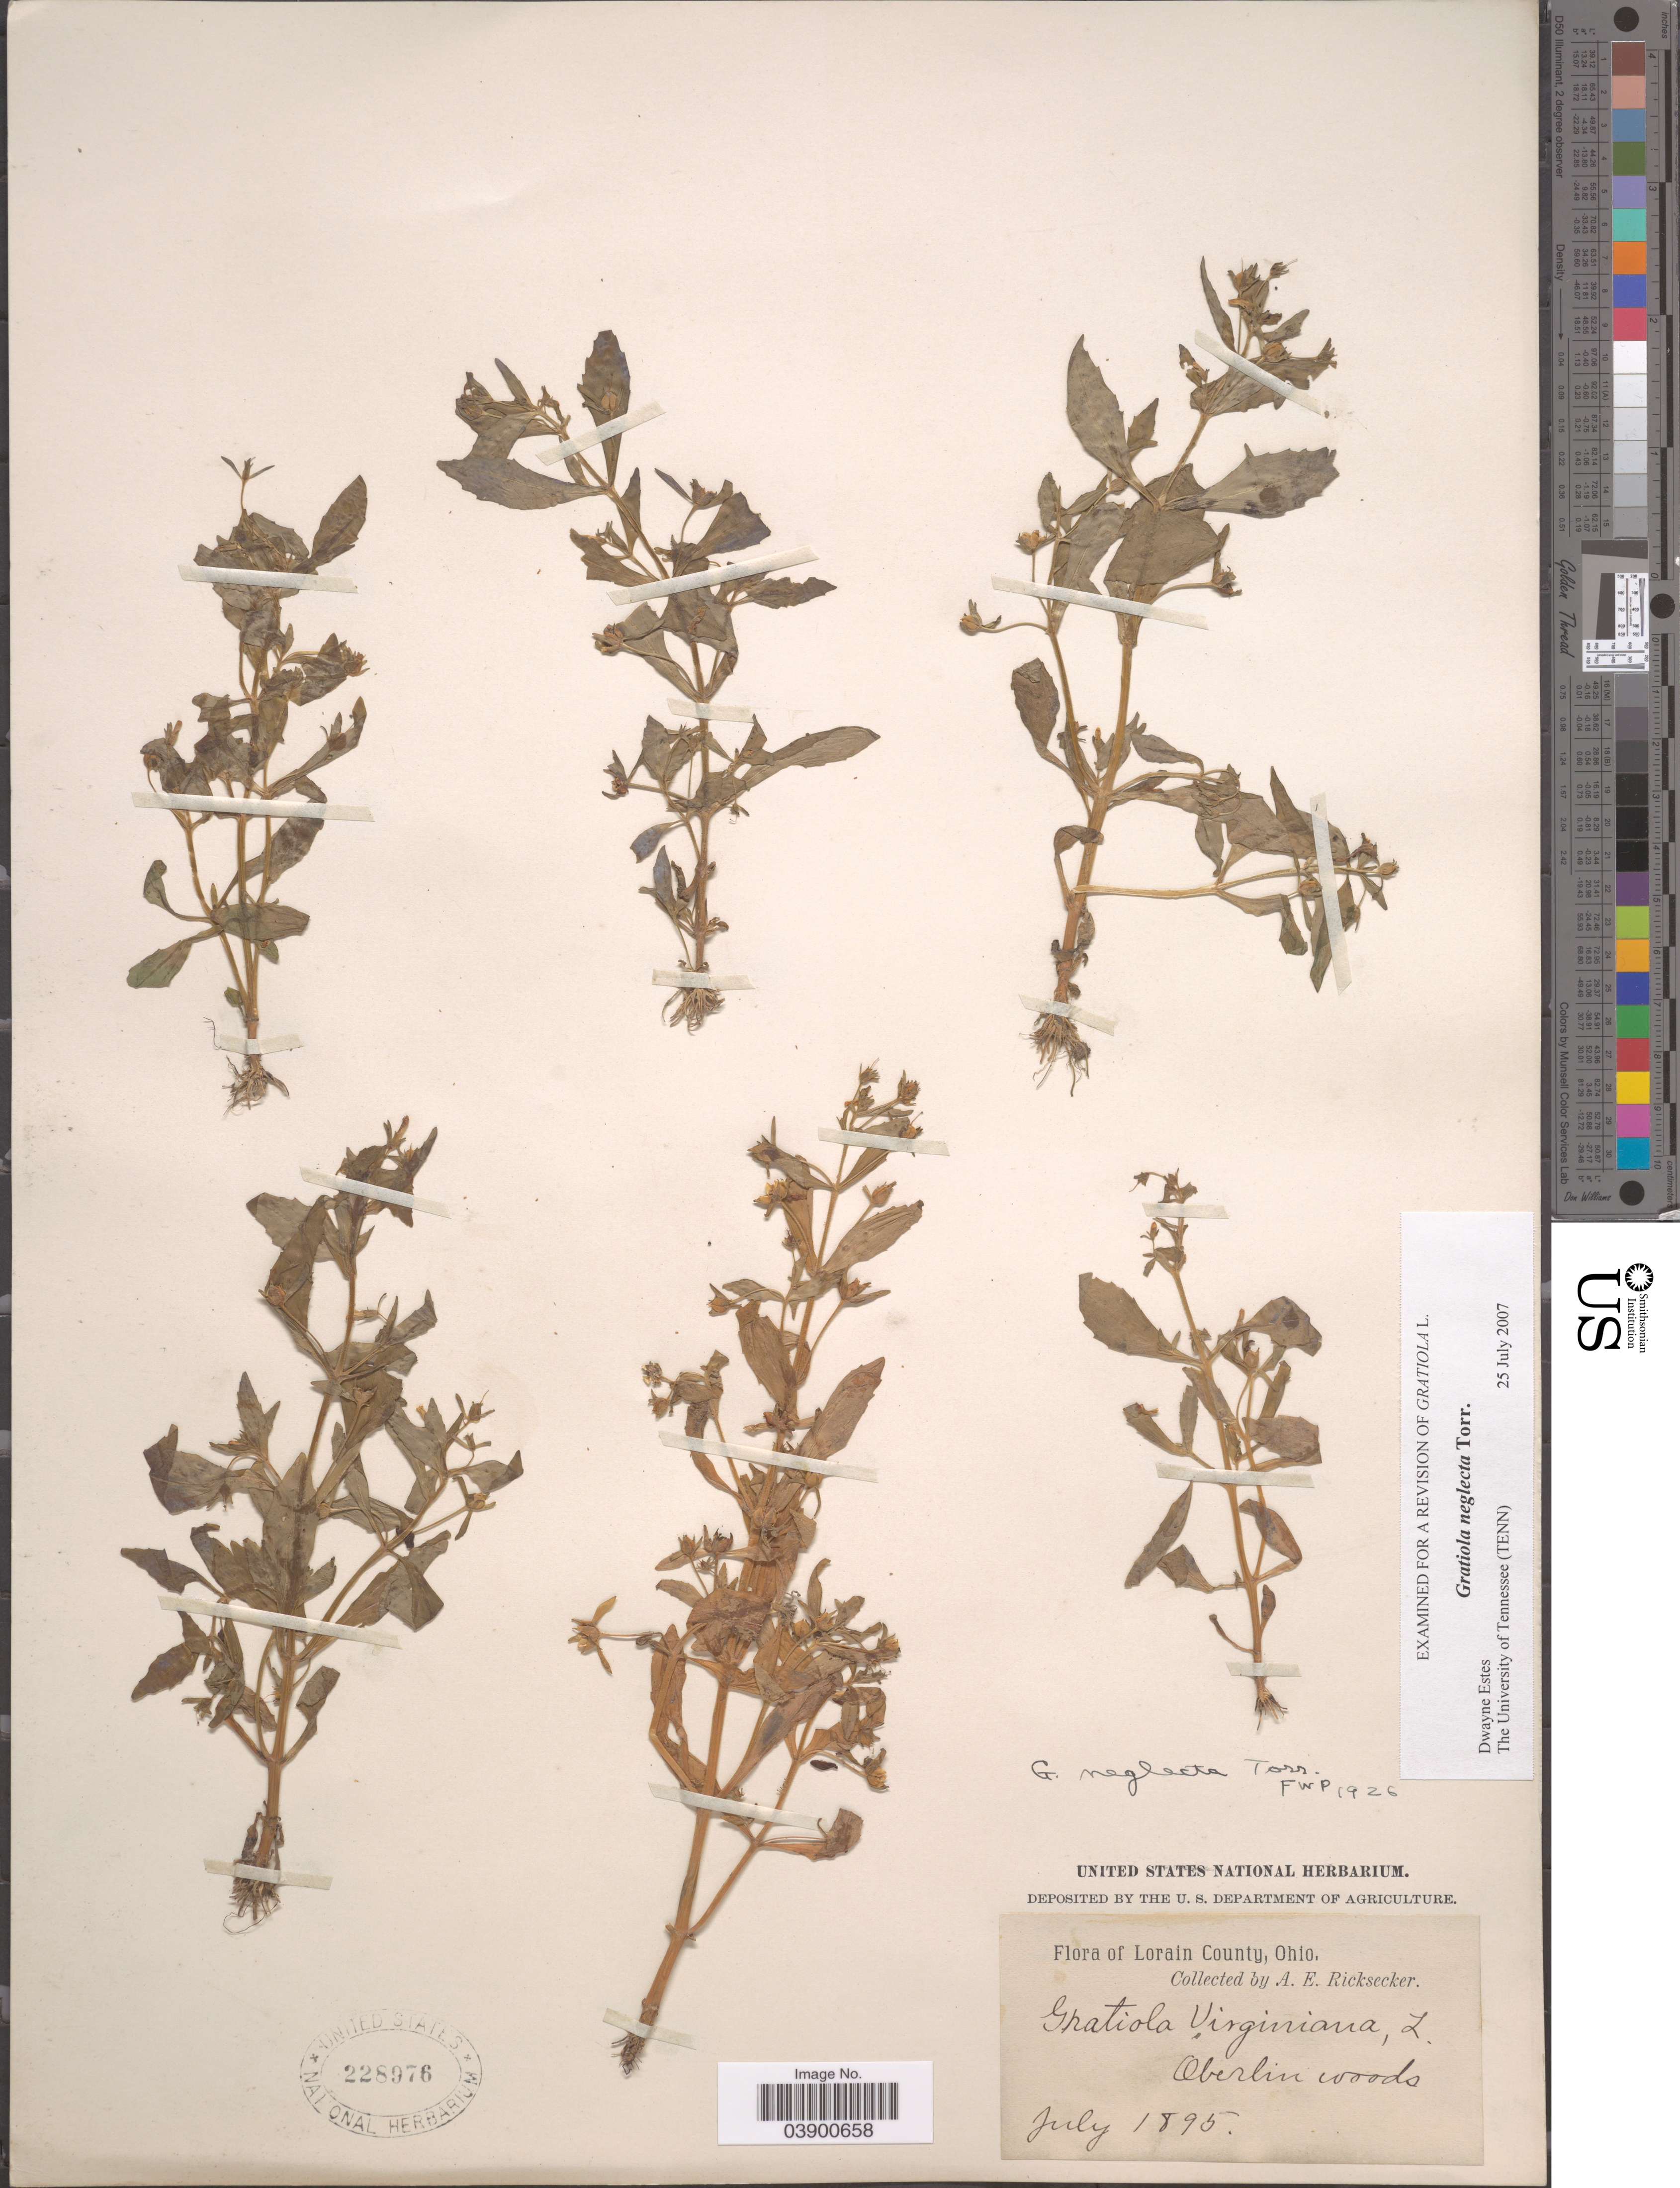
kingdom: Plantae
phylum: Tracheophyta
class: Magnoliopsida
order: Lamiales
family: Plantaginaceae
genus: Gratiola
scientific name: Gratiola neglecta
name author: Torr.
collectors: A. E. Ricksecker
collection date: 1895-07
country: United States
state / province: Ohio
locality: Lorain County. Oberlin woods.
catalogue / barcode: US 228976